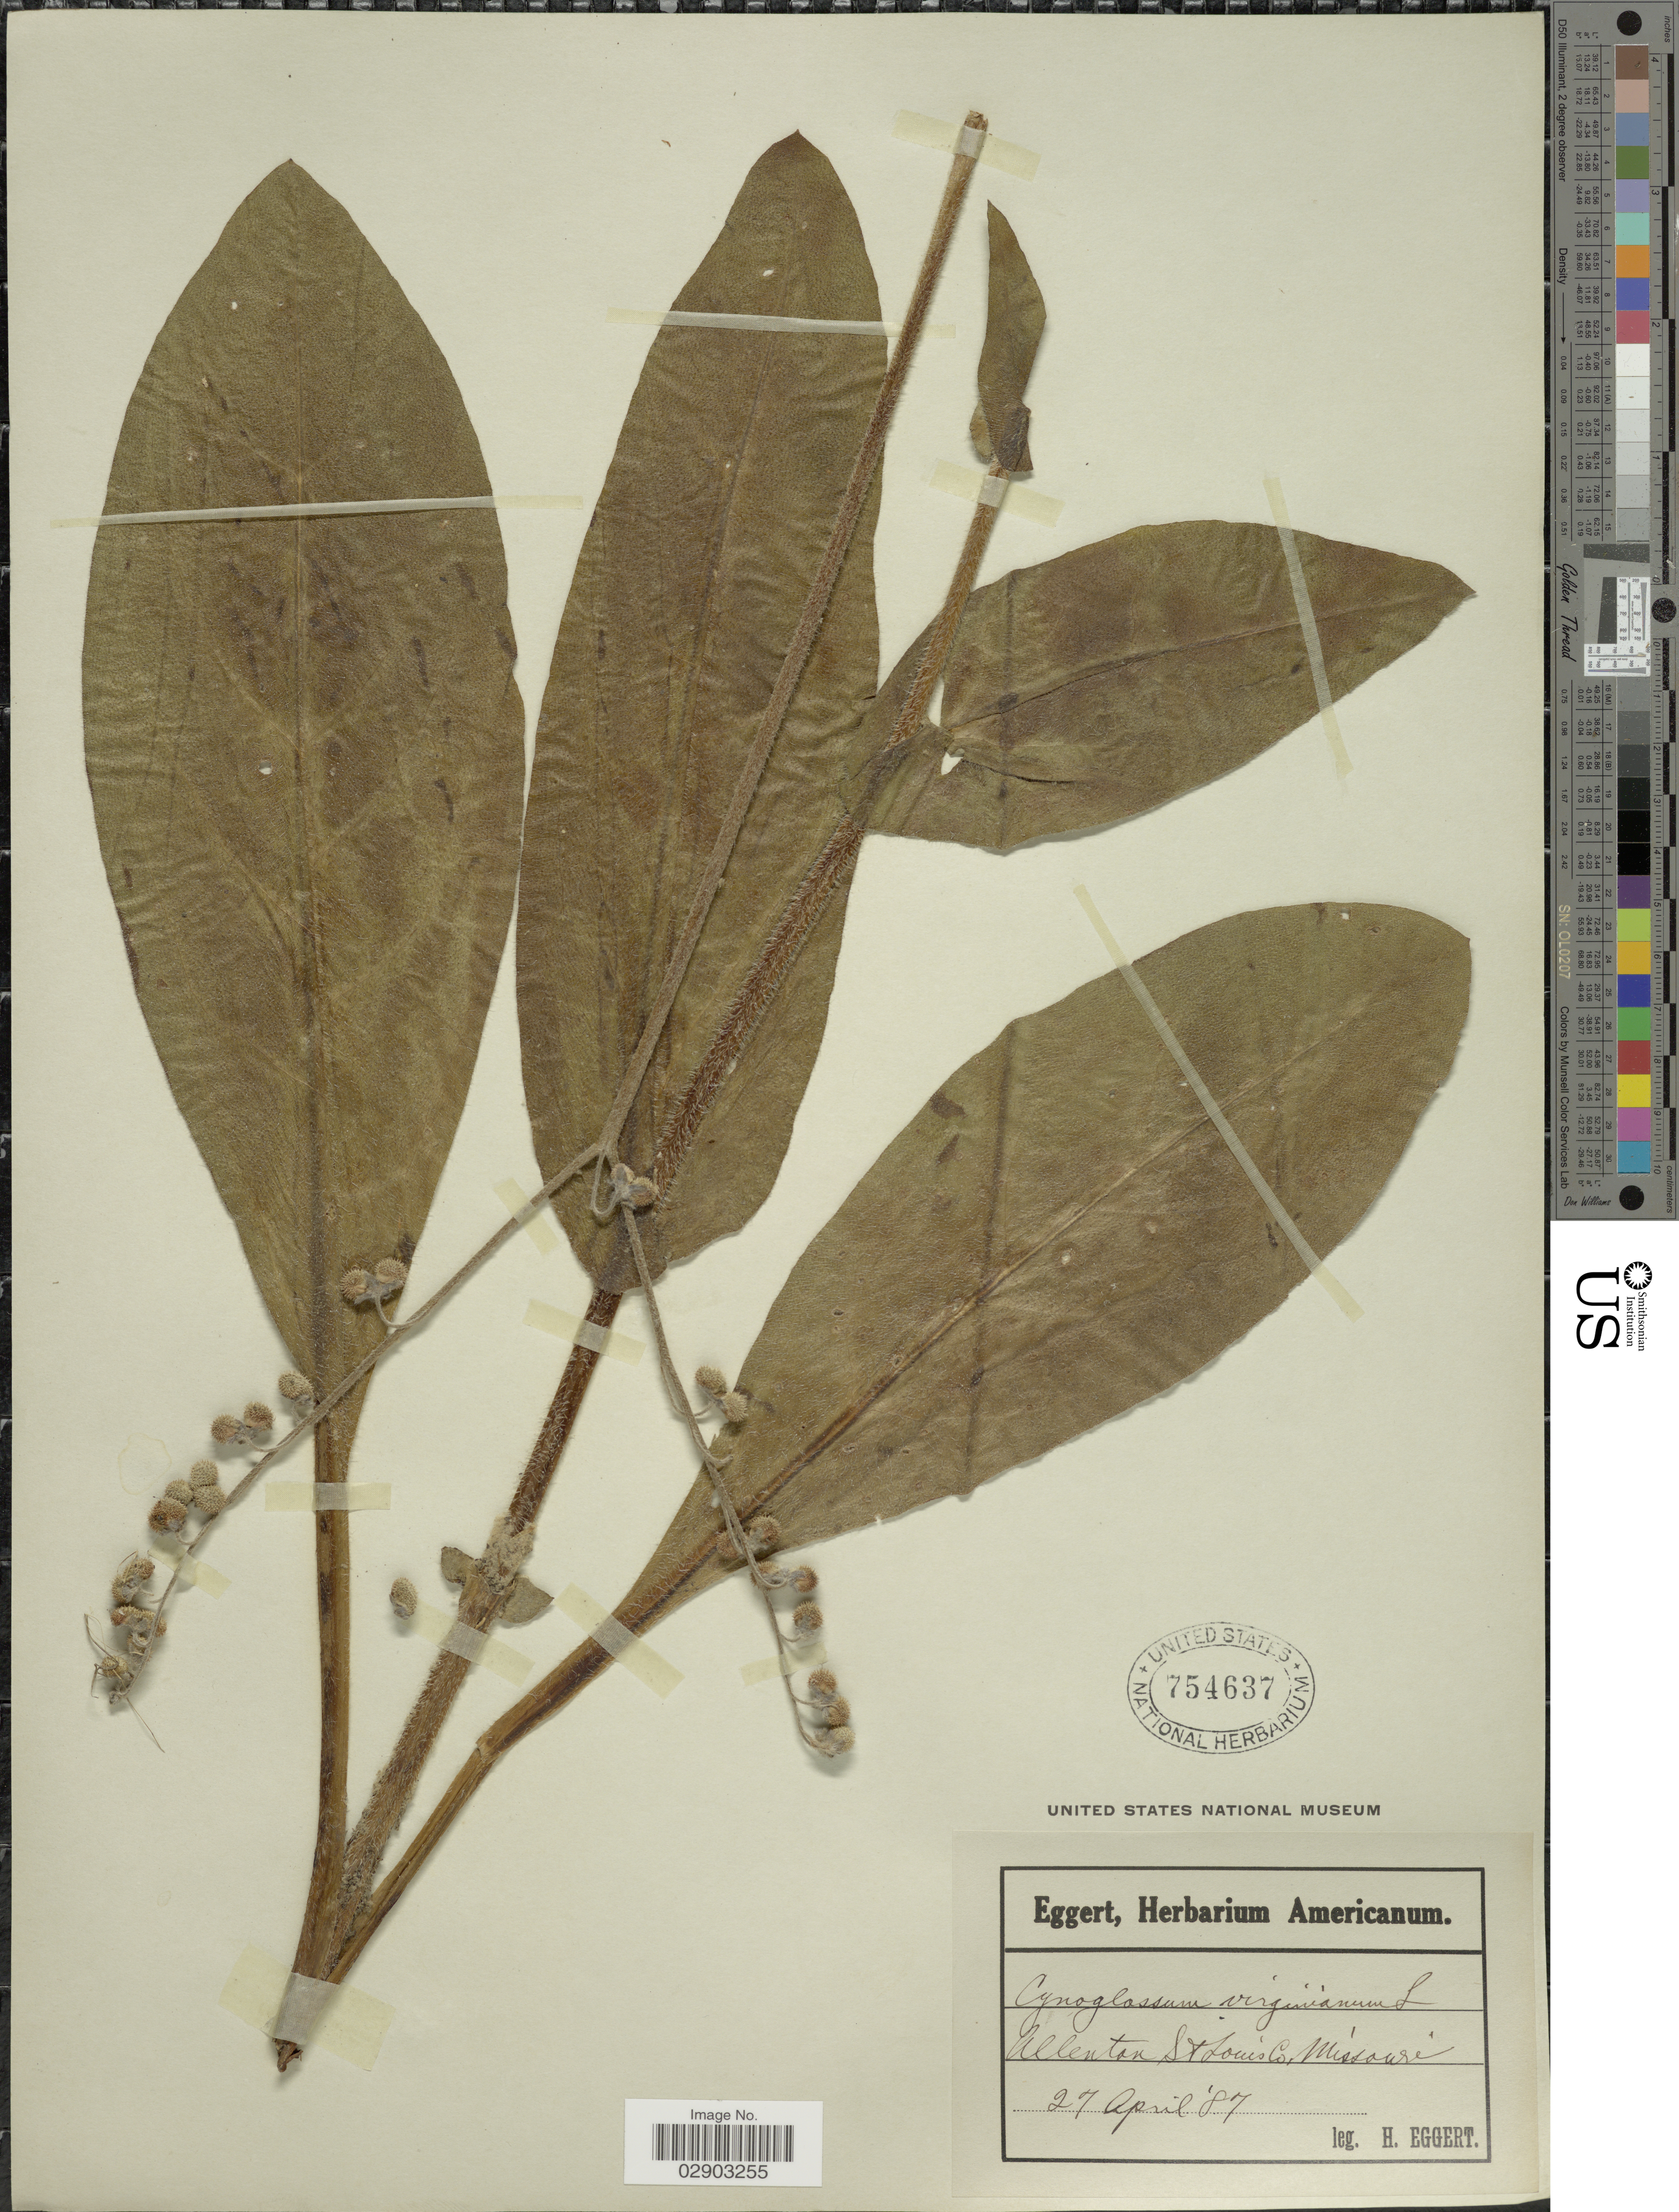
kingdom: Plantae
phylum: Tracheophyta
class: Magnoliopsida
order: Boraginales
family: Boraginaceae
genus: Cynoglossum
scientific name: Cynoglossum virginianum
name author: L.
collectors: H. Eggert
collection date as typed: Transcribed d/m/y: 27/4/87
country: United States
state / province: Missouri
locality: Allenton St Louis Co.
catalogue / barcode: US 754637